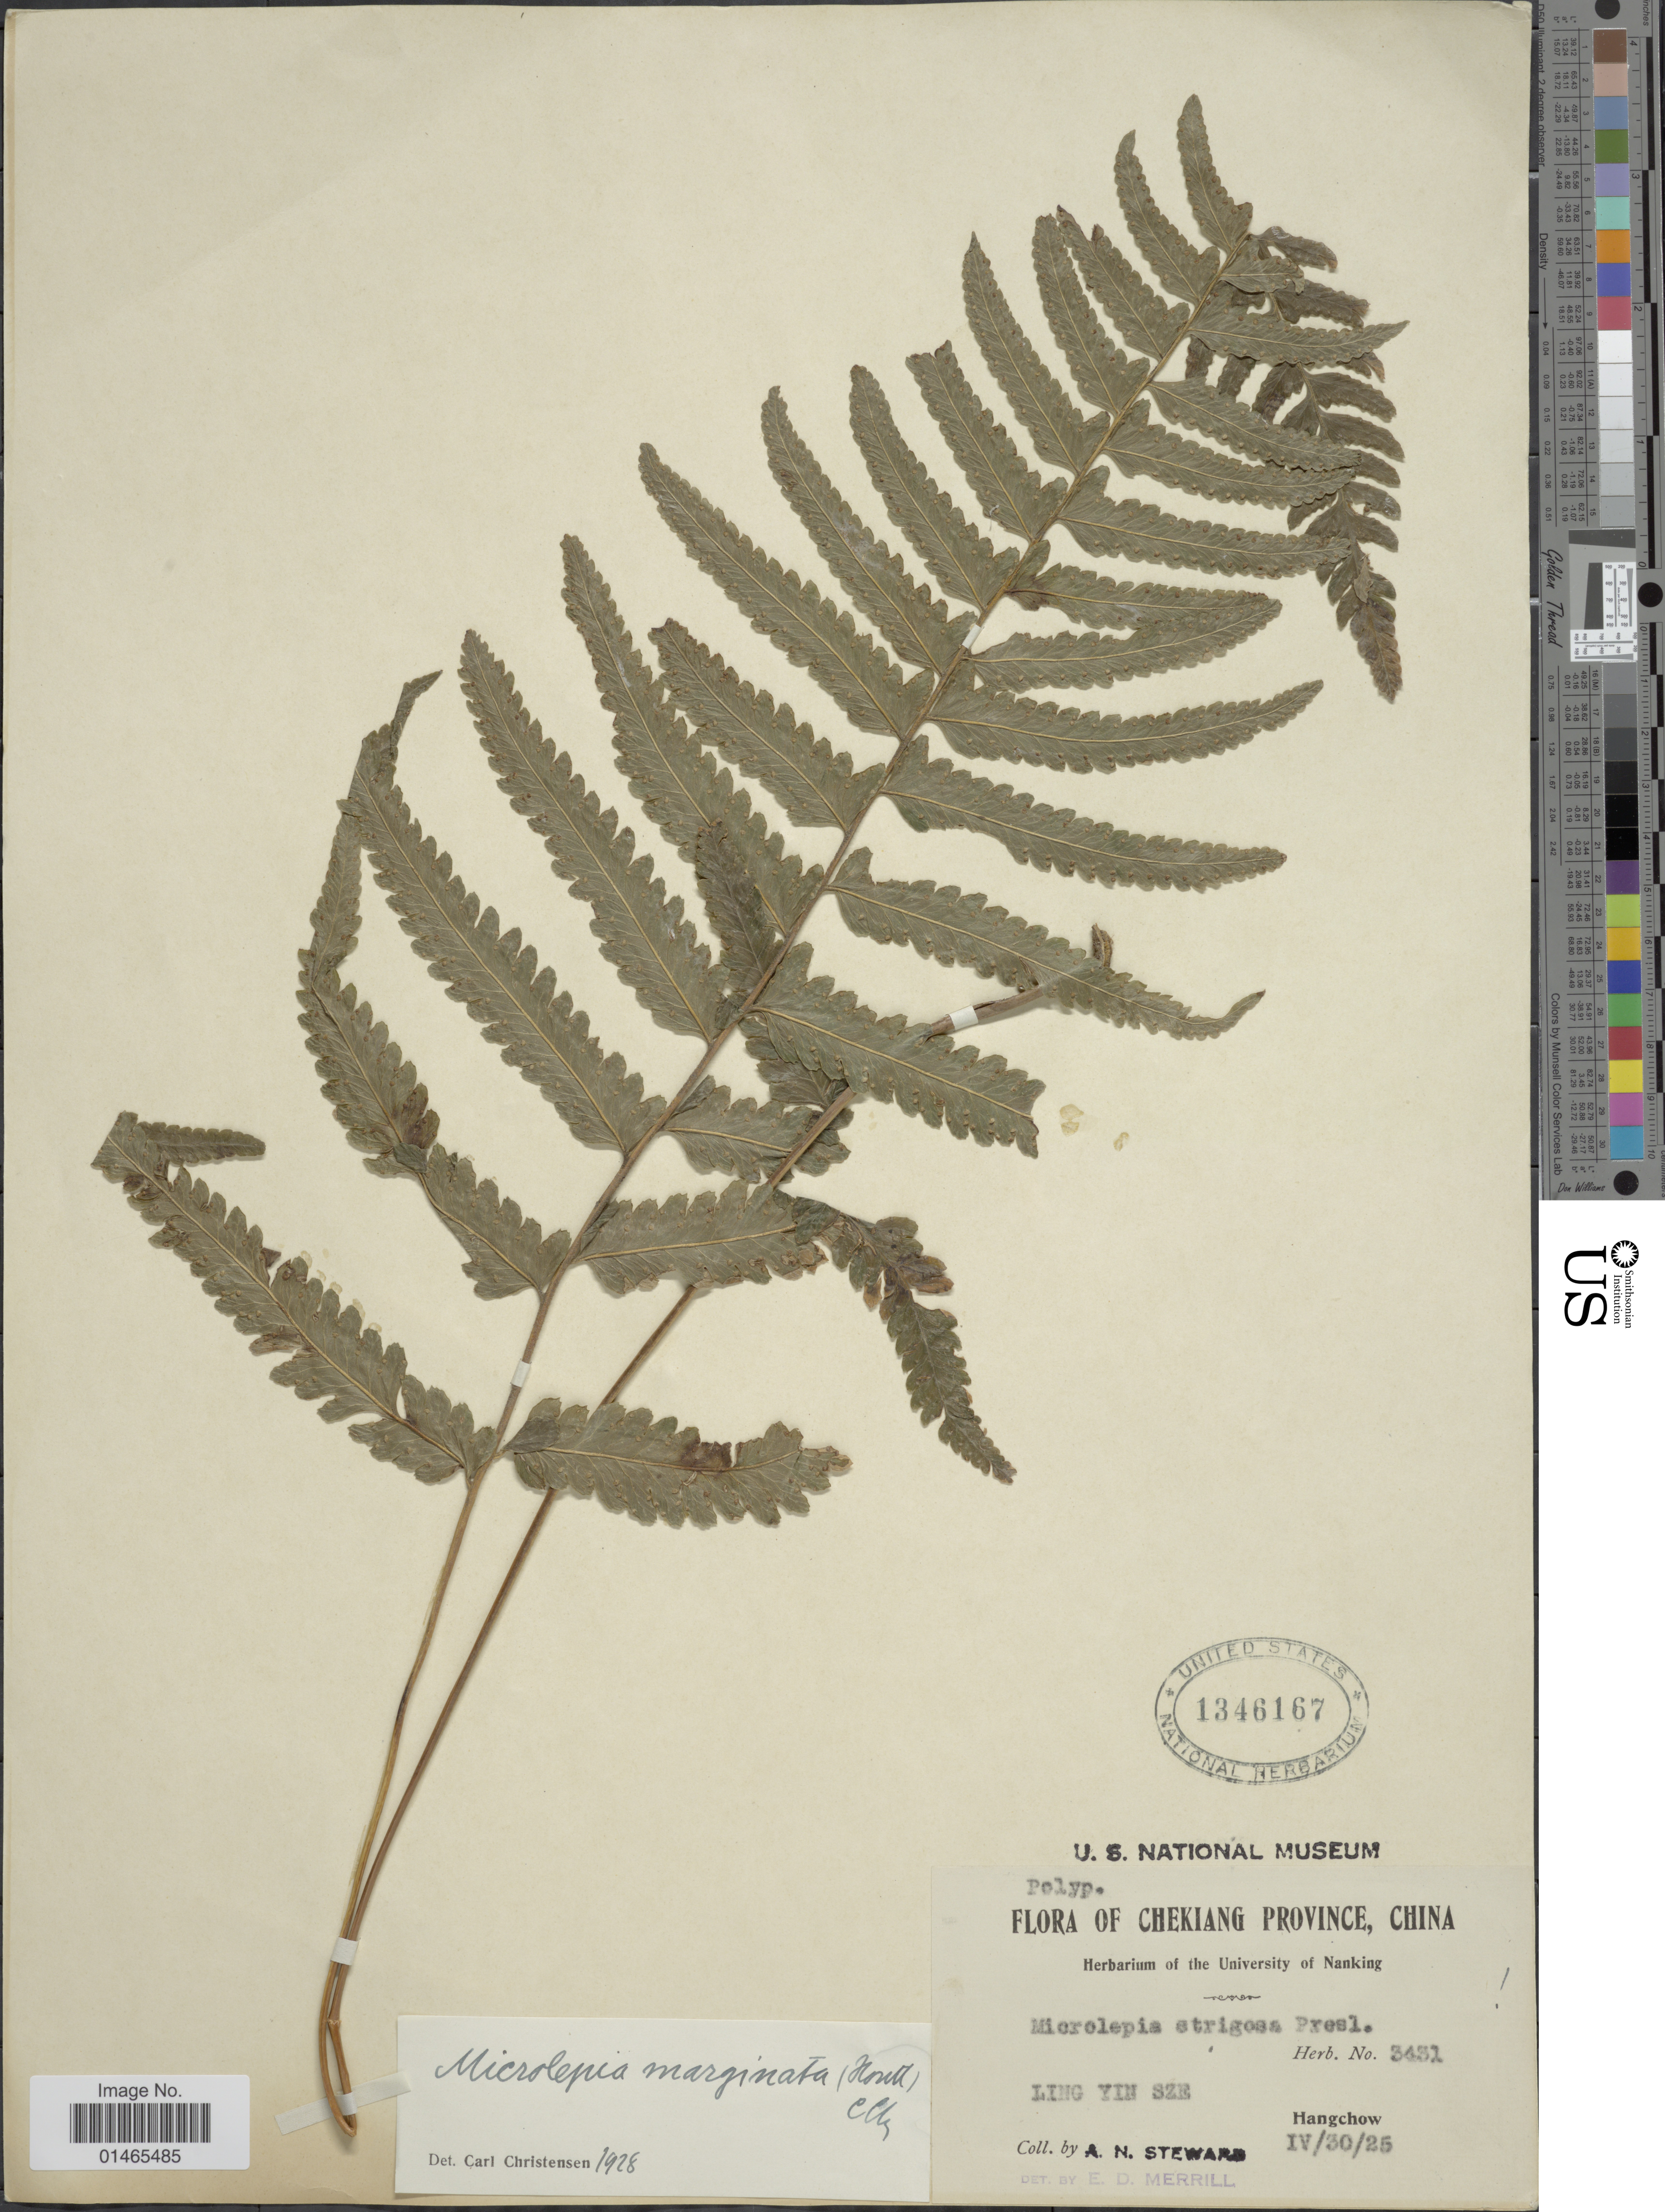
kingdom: Plantae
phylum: Tracheophyta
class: Polypodiopsida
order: Polypodiales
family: Dennstaedtiaceae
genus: Microlepia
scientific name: Microlepia marginata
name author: (Houtt.) C. Chr.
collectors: A. N. Steward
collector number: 3431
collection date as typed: Transcribed d/m/y: 30/4/25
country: China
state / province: Zhejiang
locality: Chekiang Province, Hangchow, Ling Yin Sze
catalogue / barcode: US 1346167